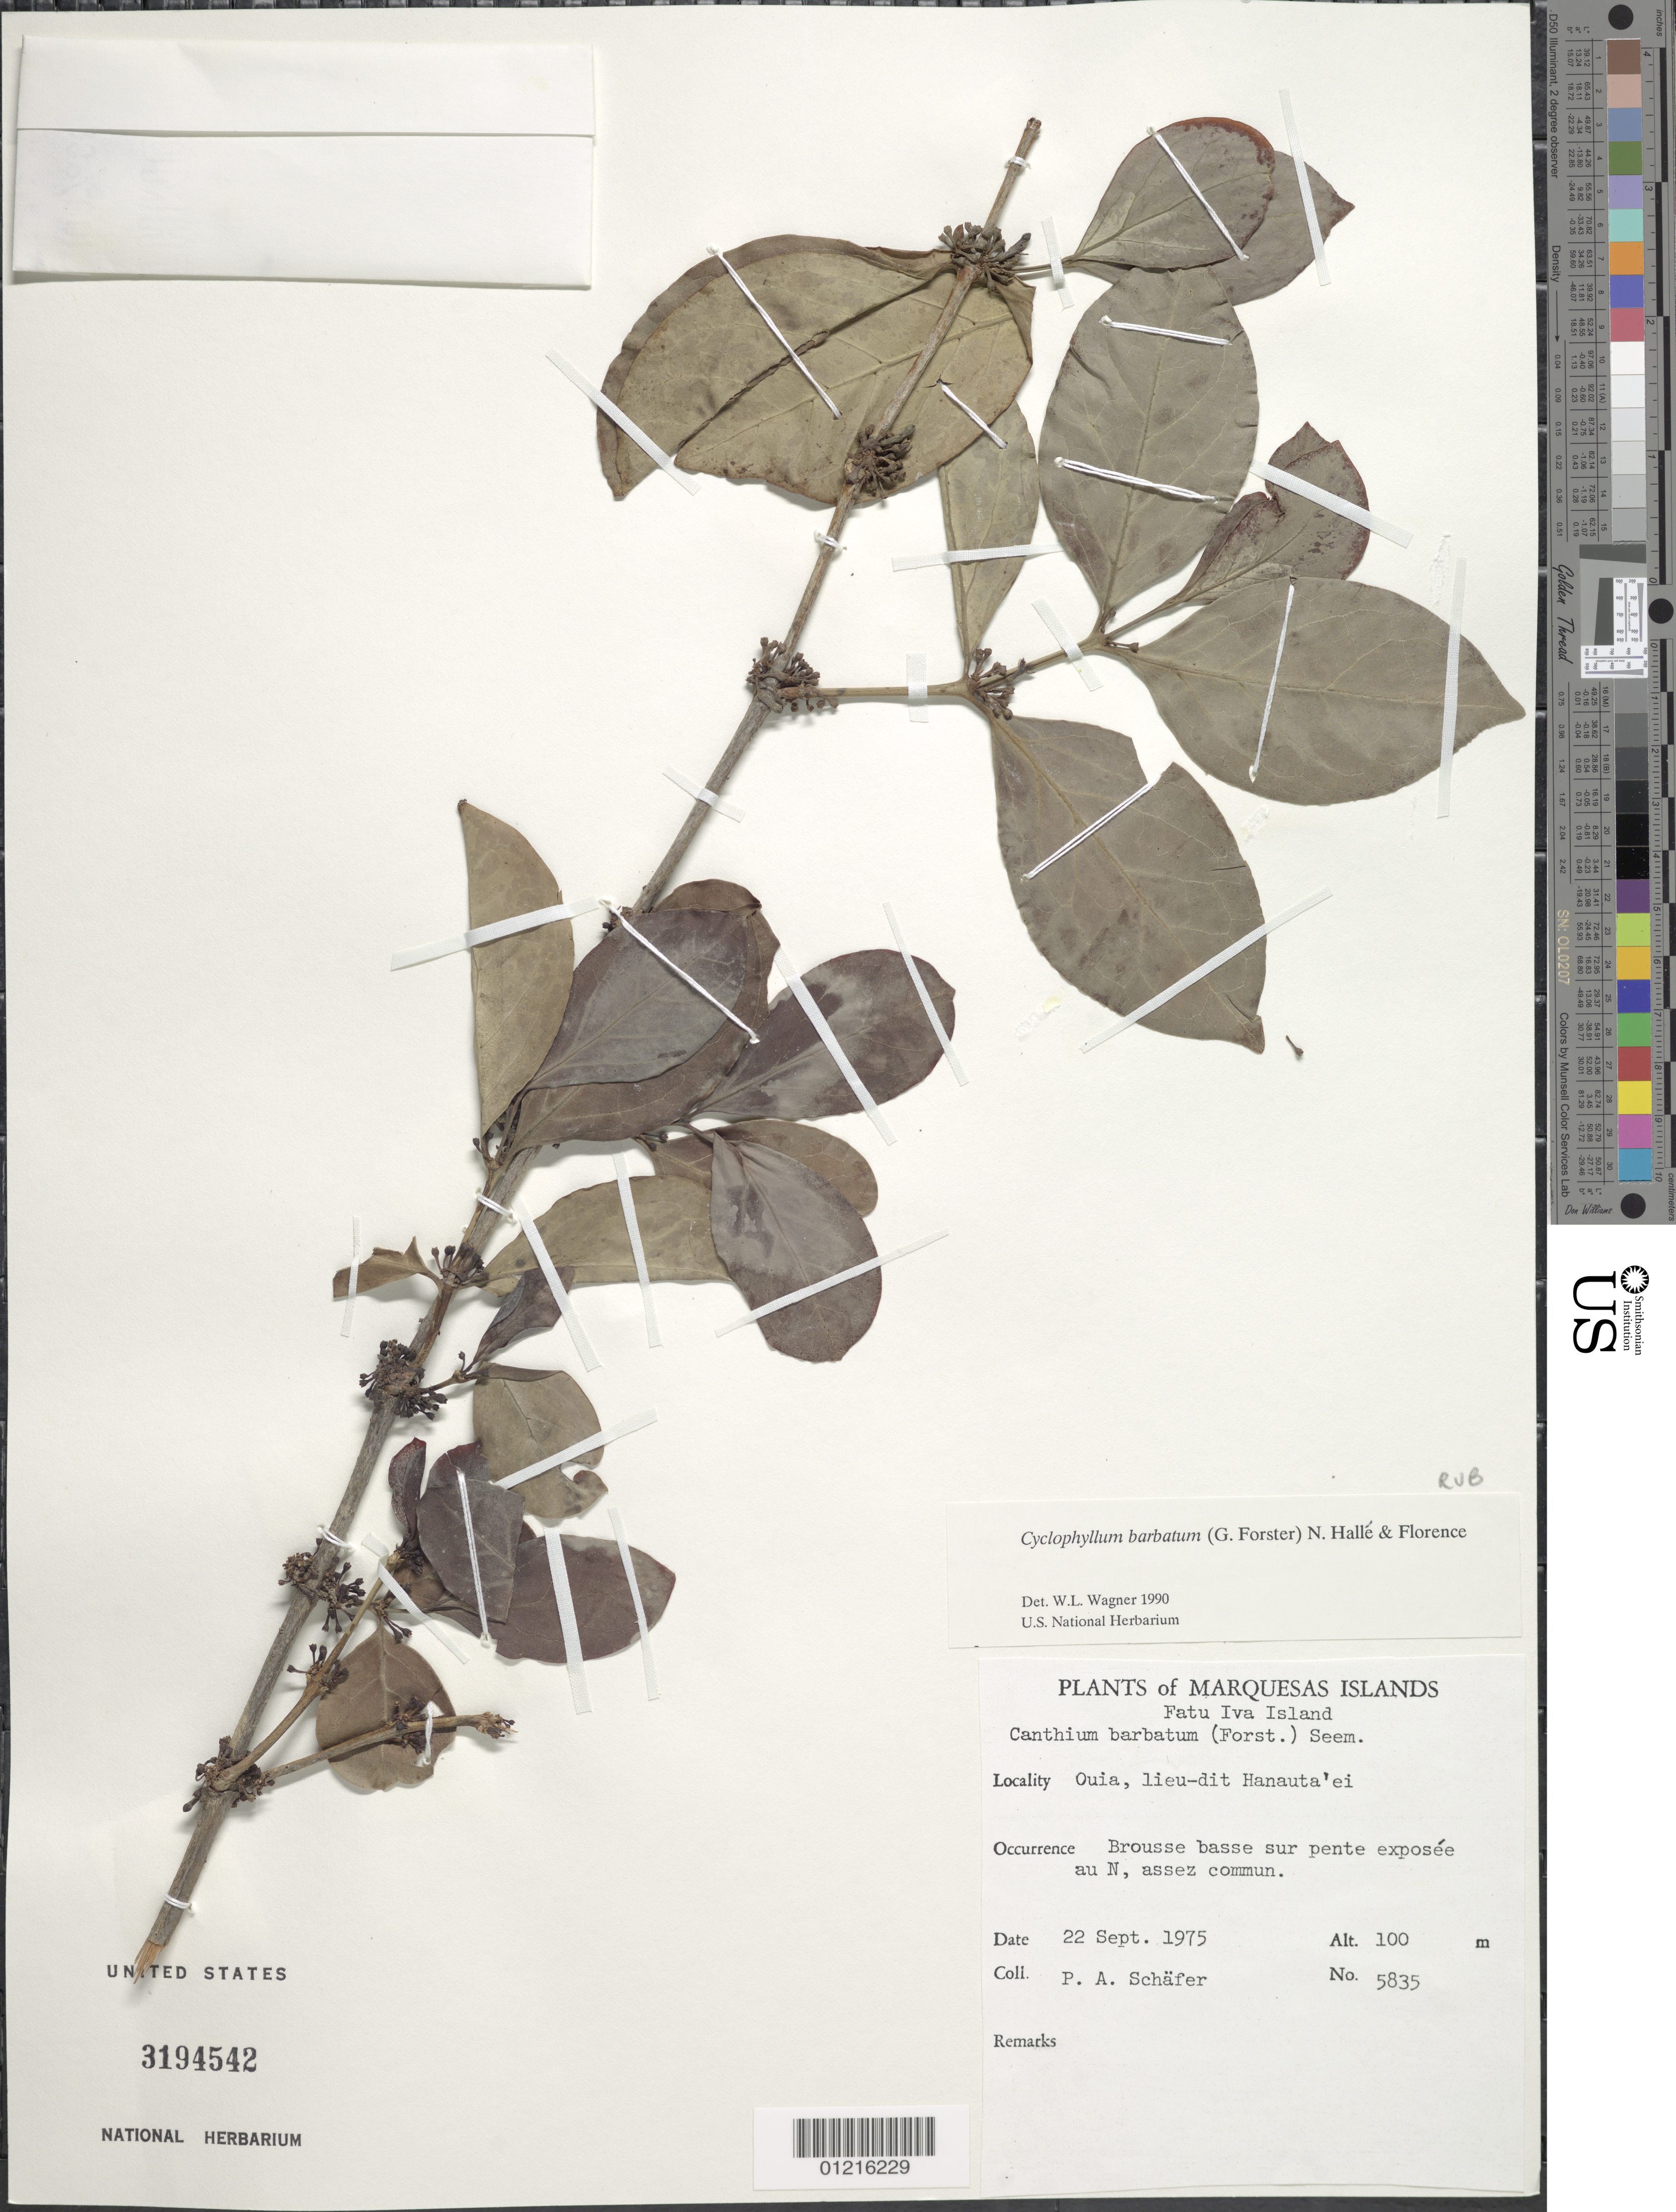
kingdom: Plantae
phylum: Tracheophyta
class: Magnoliopsida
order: Gentianales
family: Rubiaceae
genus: Cyclophyllum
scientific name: Cyclophyllum barbatum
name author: (G. Forst.) N. Hallé & J. Florence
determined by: Wagner, W. L., (BOT), Smithsonian Institution - National Museum of Natural History (UNITED STATES)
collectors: P. A. Schäfer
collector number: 5835B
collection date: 1975-09-22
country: French Polynesia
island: Fatu Hiva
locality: Ouia, lieu-dit Hanauta'ei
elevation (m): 100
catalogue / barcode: US 3194542